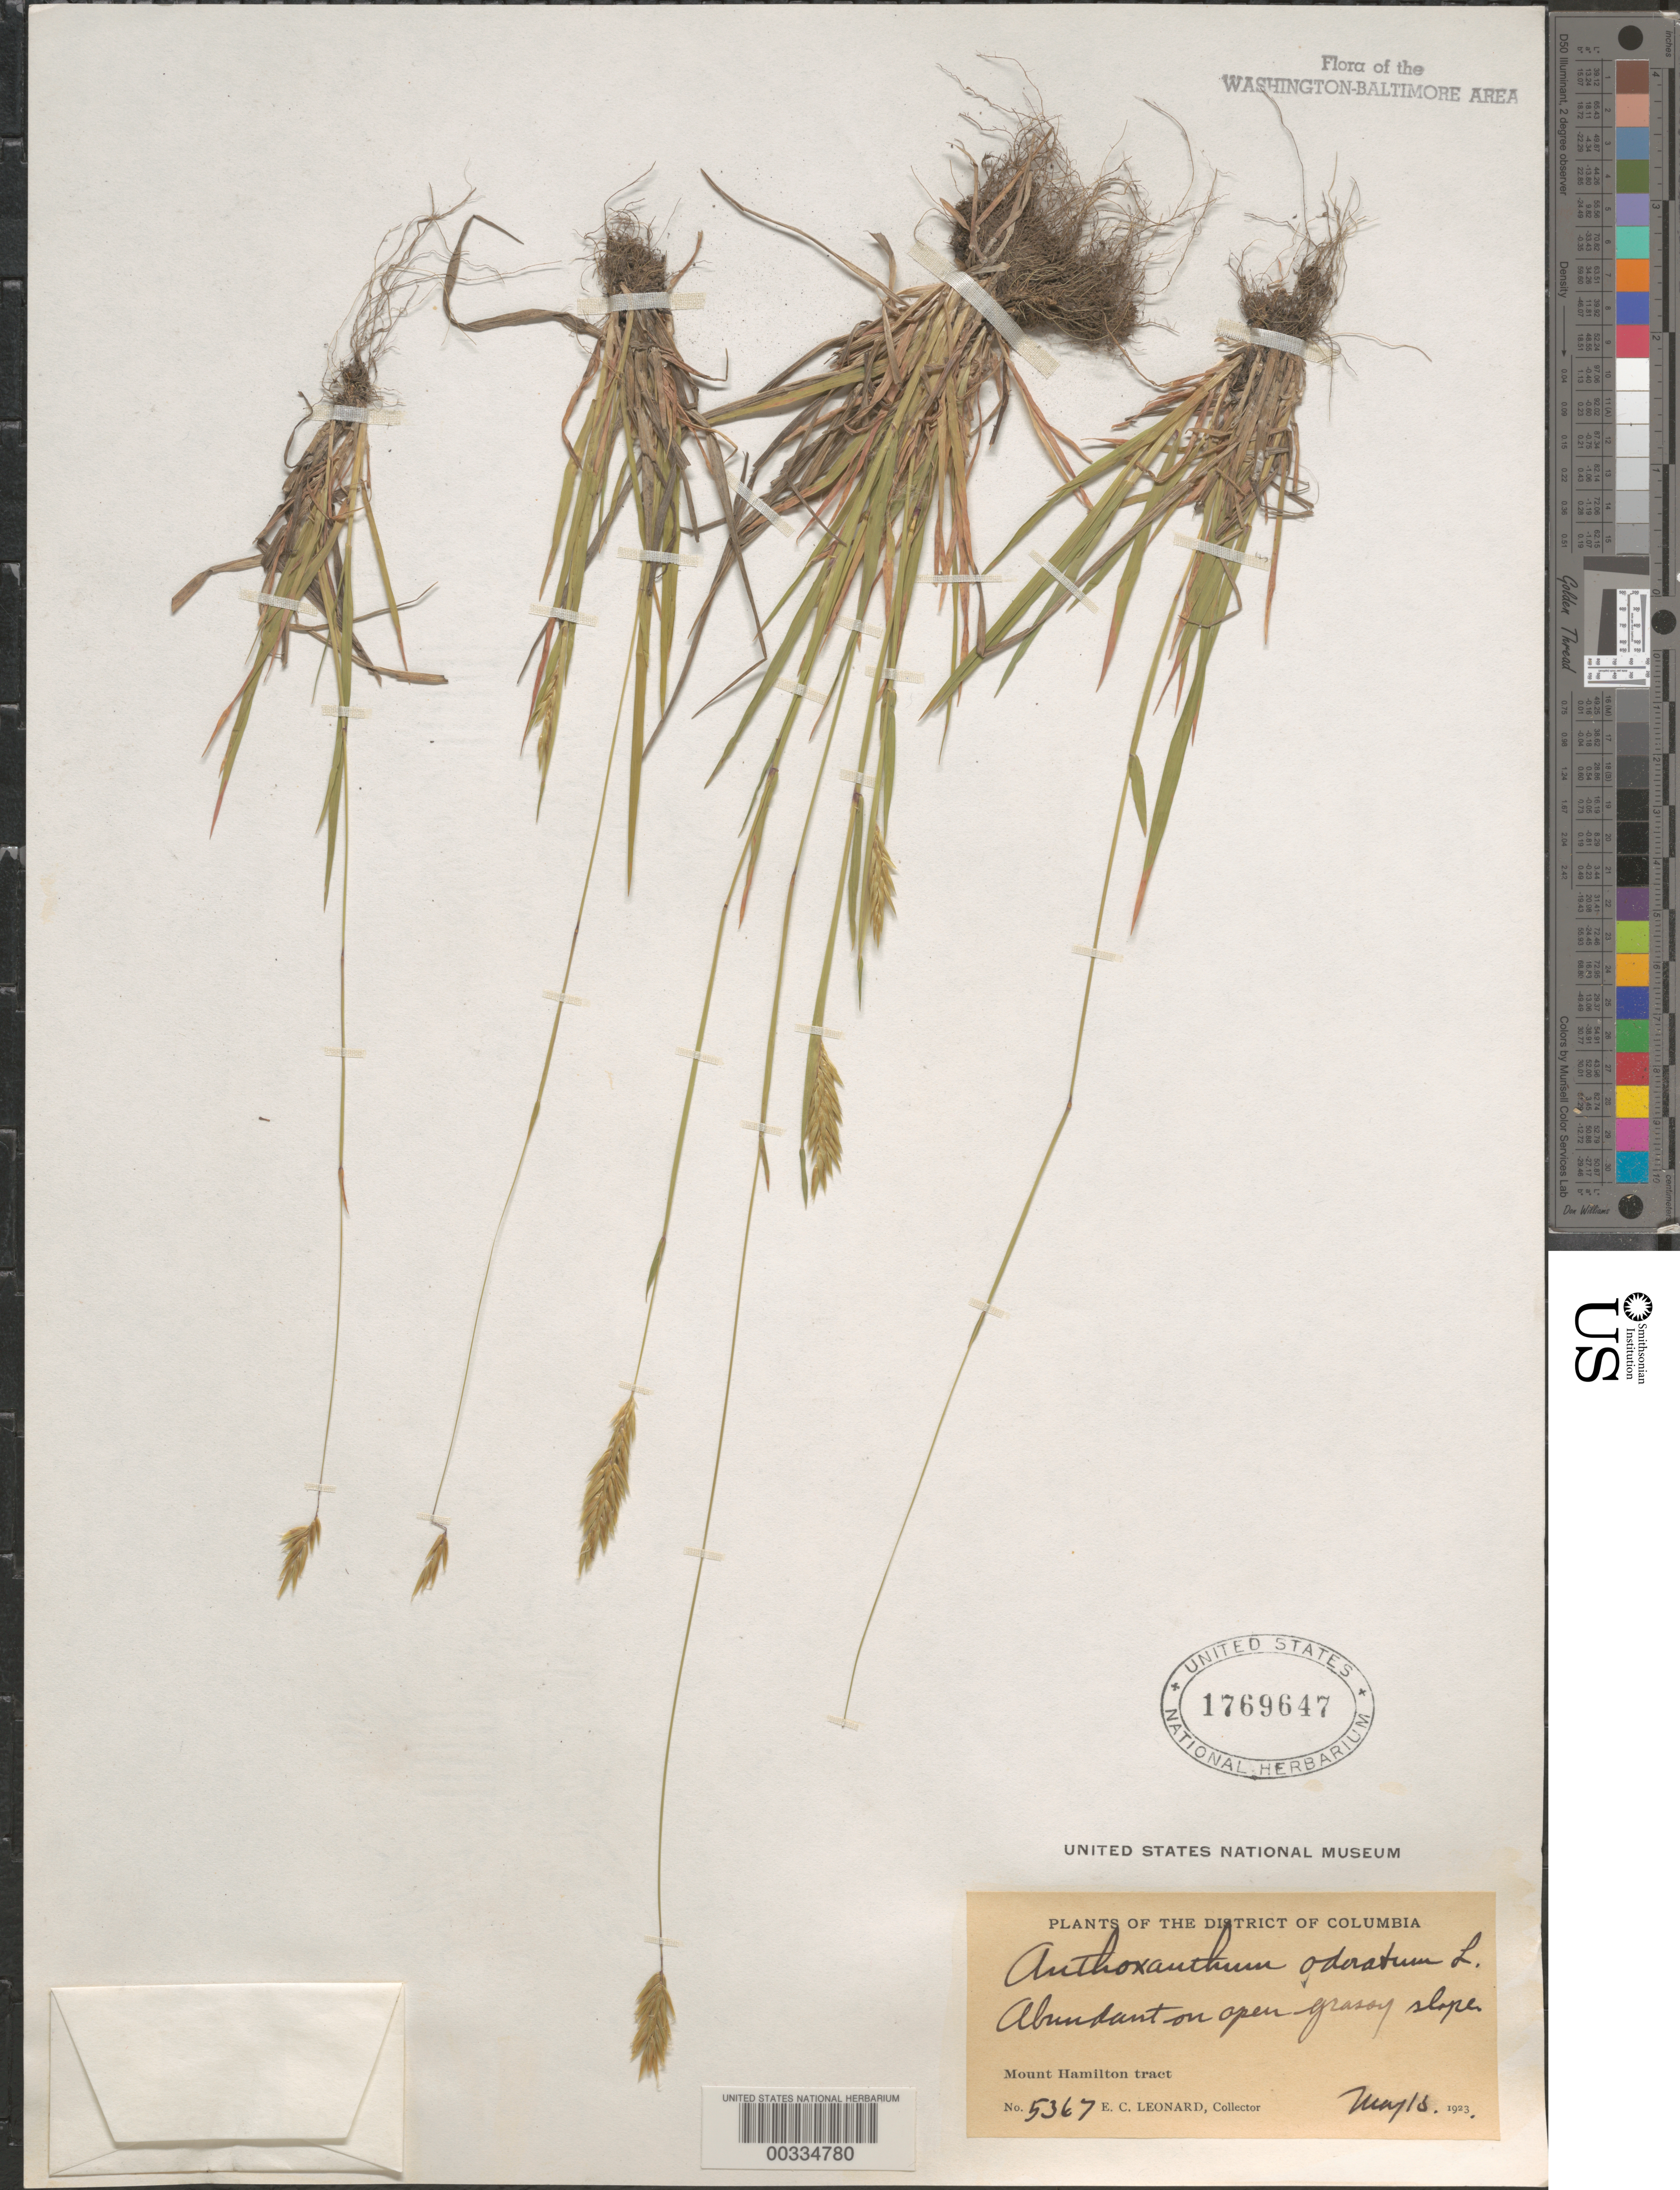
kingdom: Plantae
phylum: Tracheophyta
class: Liliopsida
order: Poales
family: Poaceae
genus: Anthoxanthum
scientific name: Anthoxanthum odoratum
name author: L.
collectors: E. C. Leonard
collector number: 5367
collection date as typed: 15 May 1923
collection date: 1923-05-15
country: United States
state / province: District of Columbia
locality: Mount Hamilton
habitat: On open grassy slope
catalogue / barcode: US 1769647